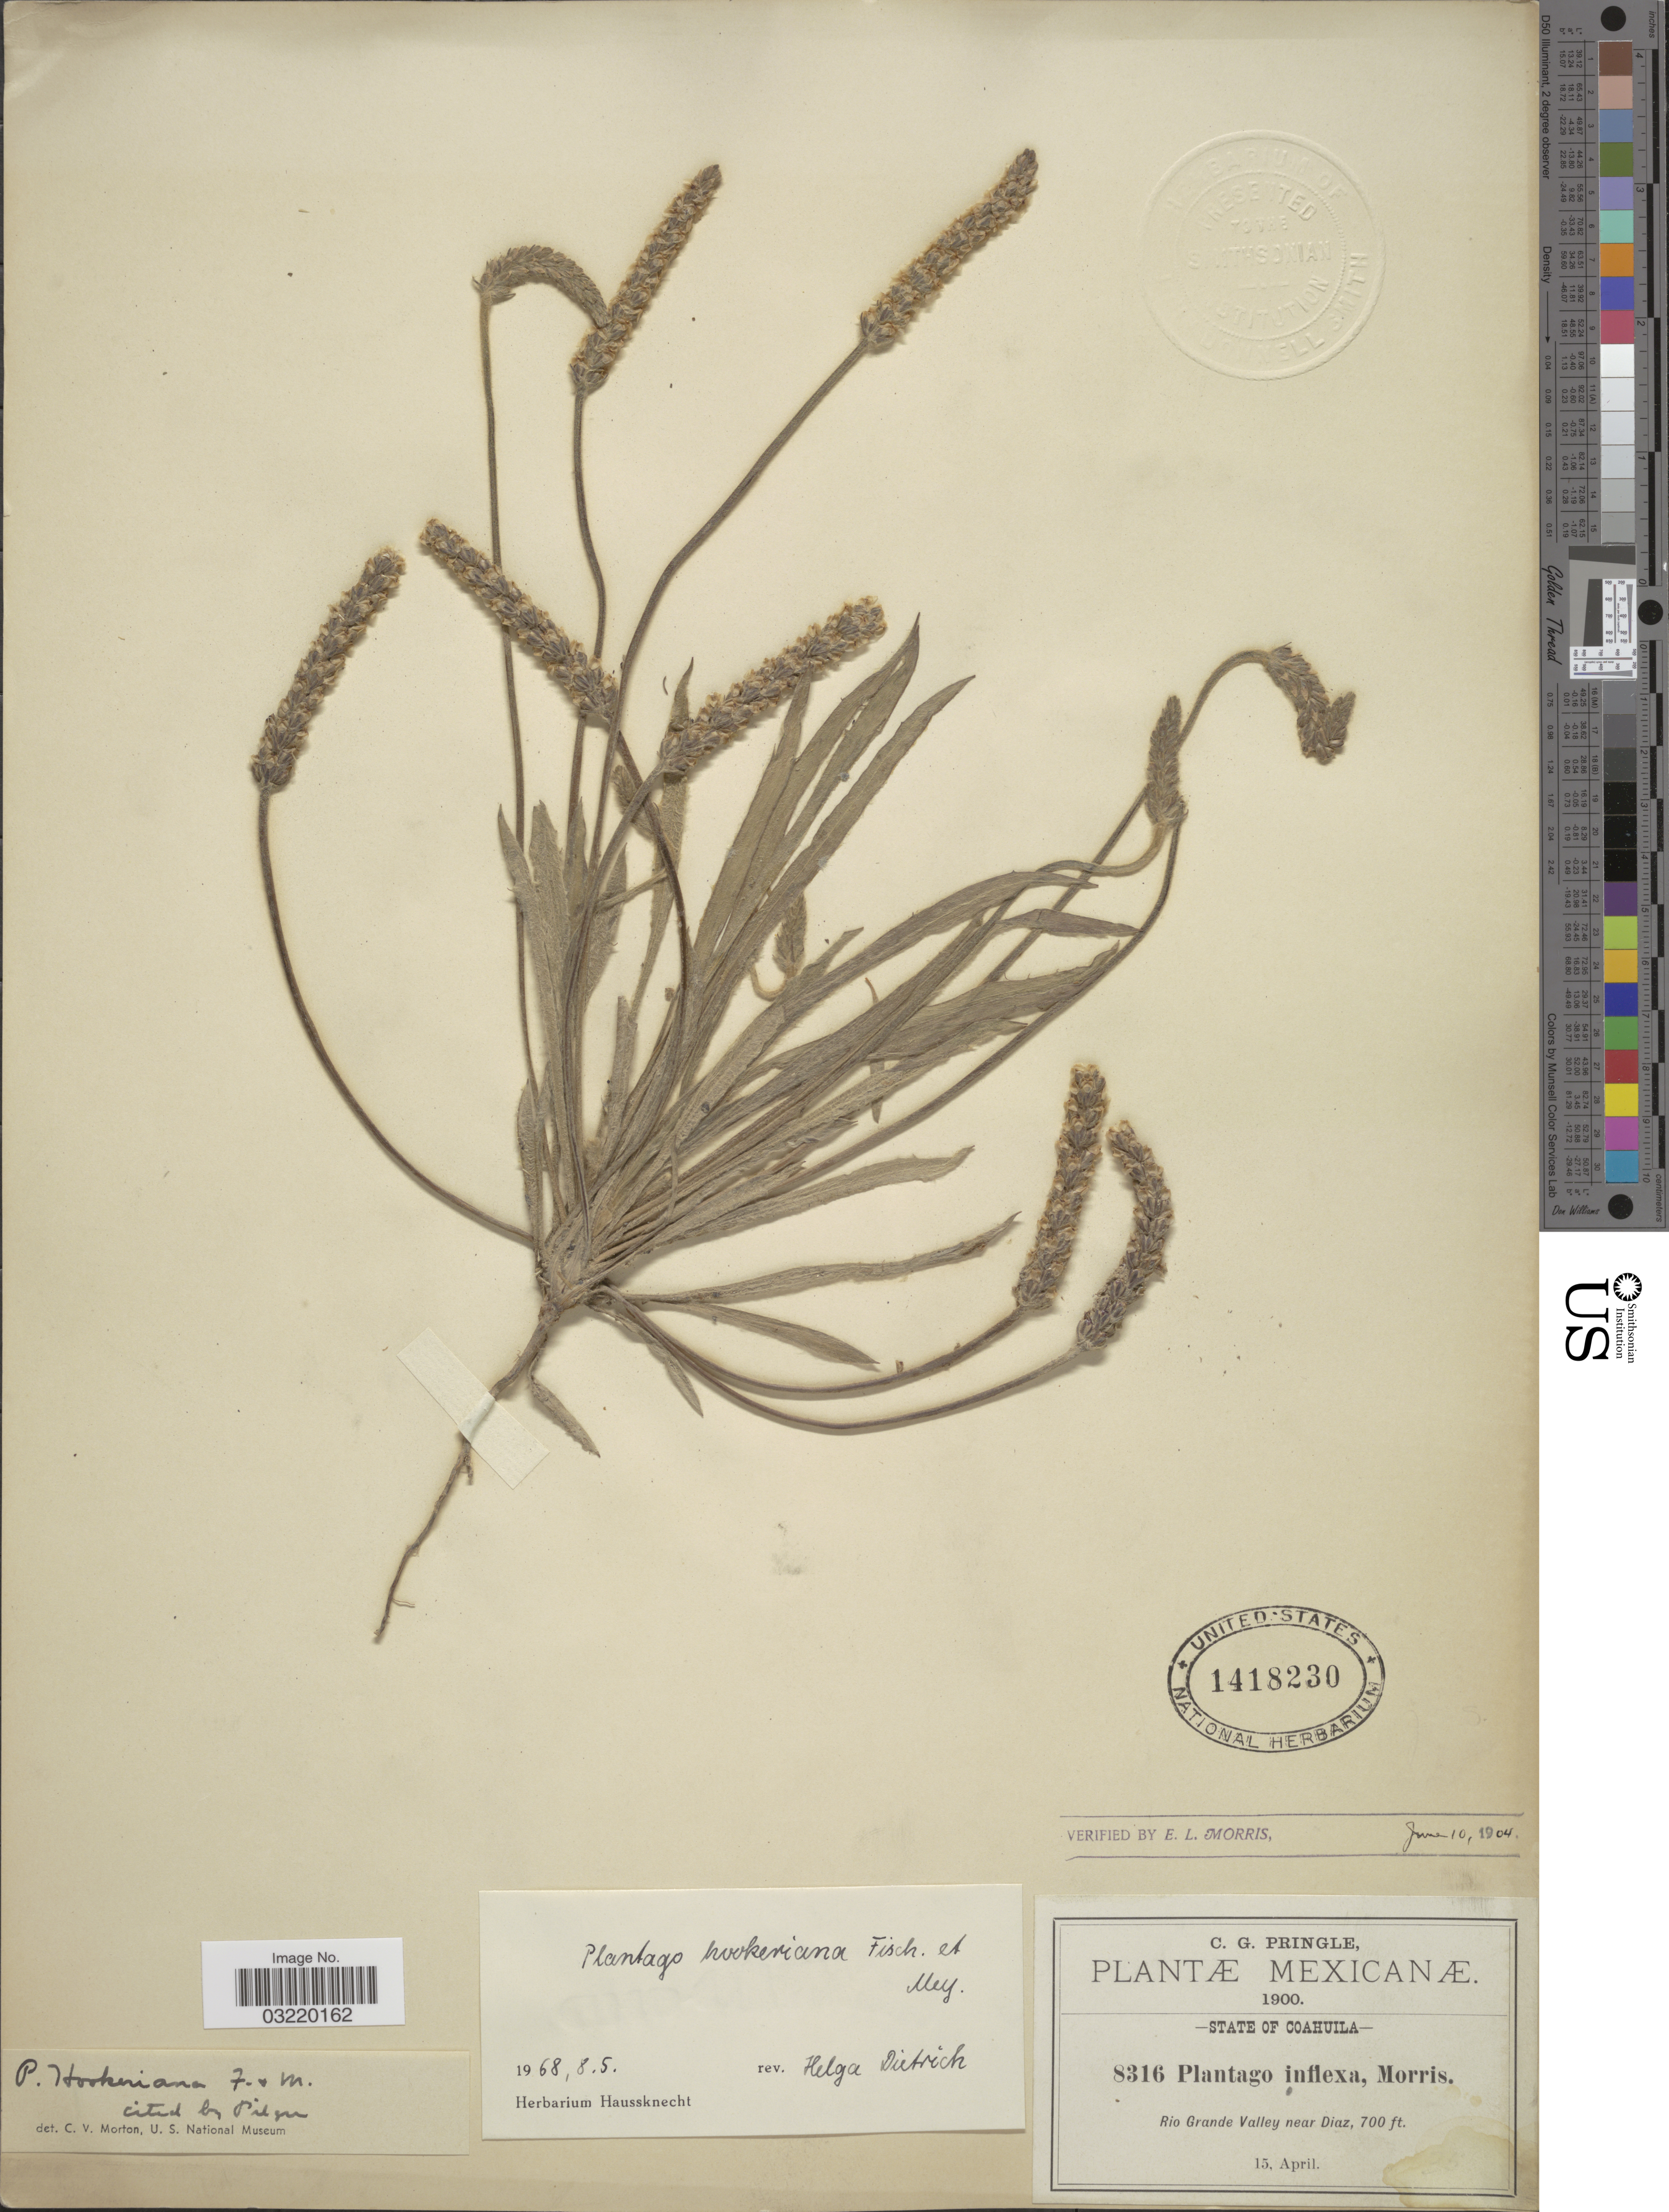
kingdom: Plantae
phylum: Tracheophyta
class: Magnoliopsida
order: Lamiales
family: Plantaginaceae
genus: Plantago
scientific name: Plantago hookeriana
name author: Fisch. & C.A. Mey.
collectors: C. G. Pringle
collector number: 8316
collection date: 1900-04-15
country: Mexico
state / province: Coahuila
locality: Rio Grande Valley near Diaz.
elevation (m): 213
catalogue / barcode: US 1418230